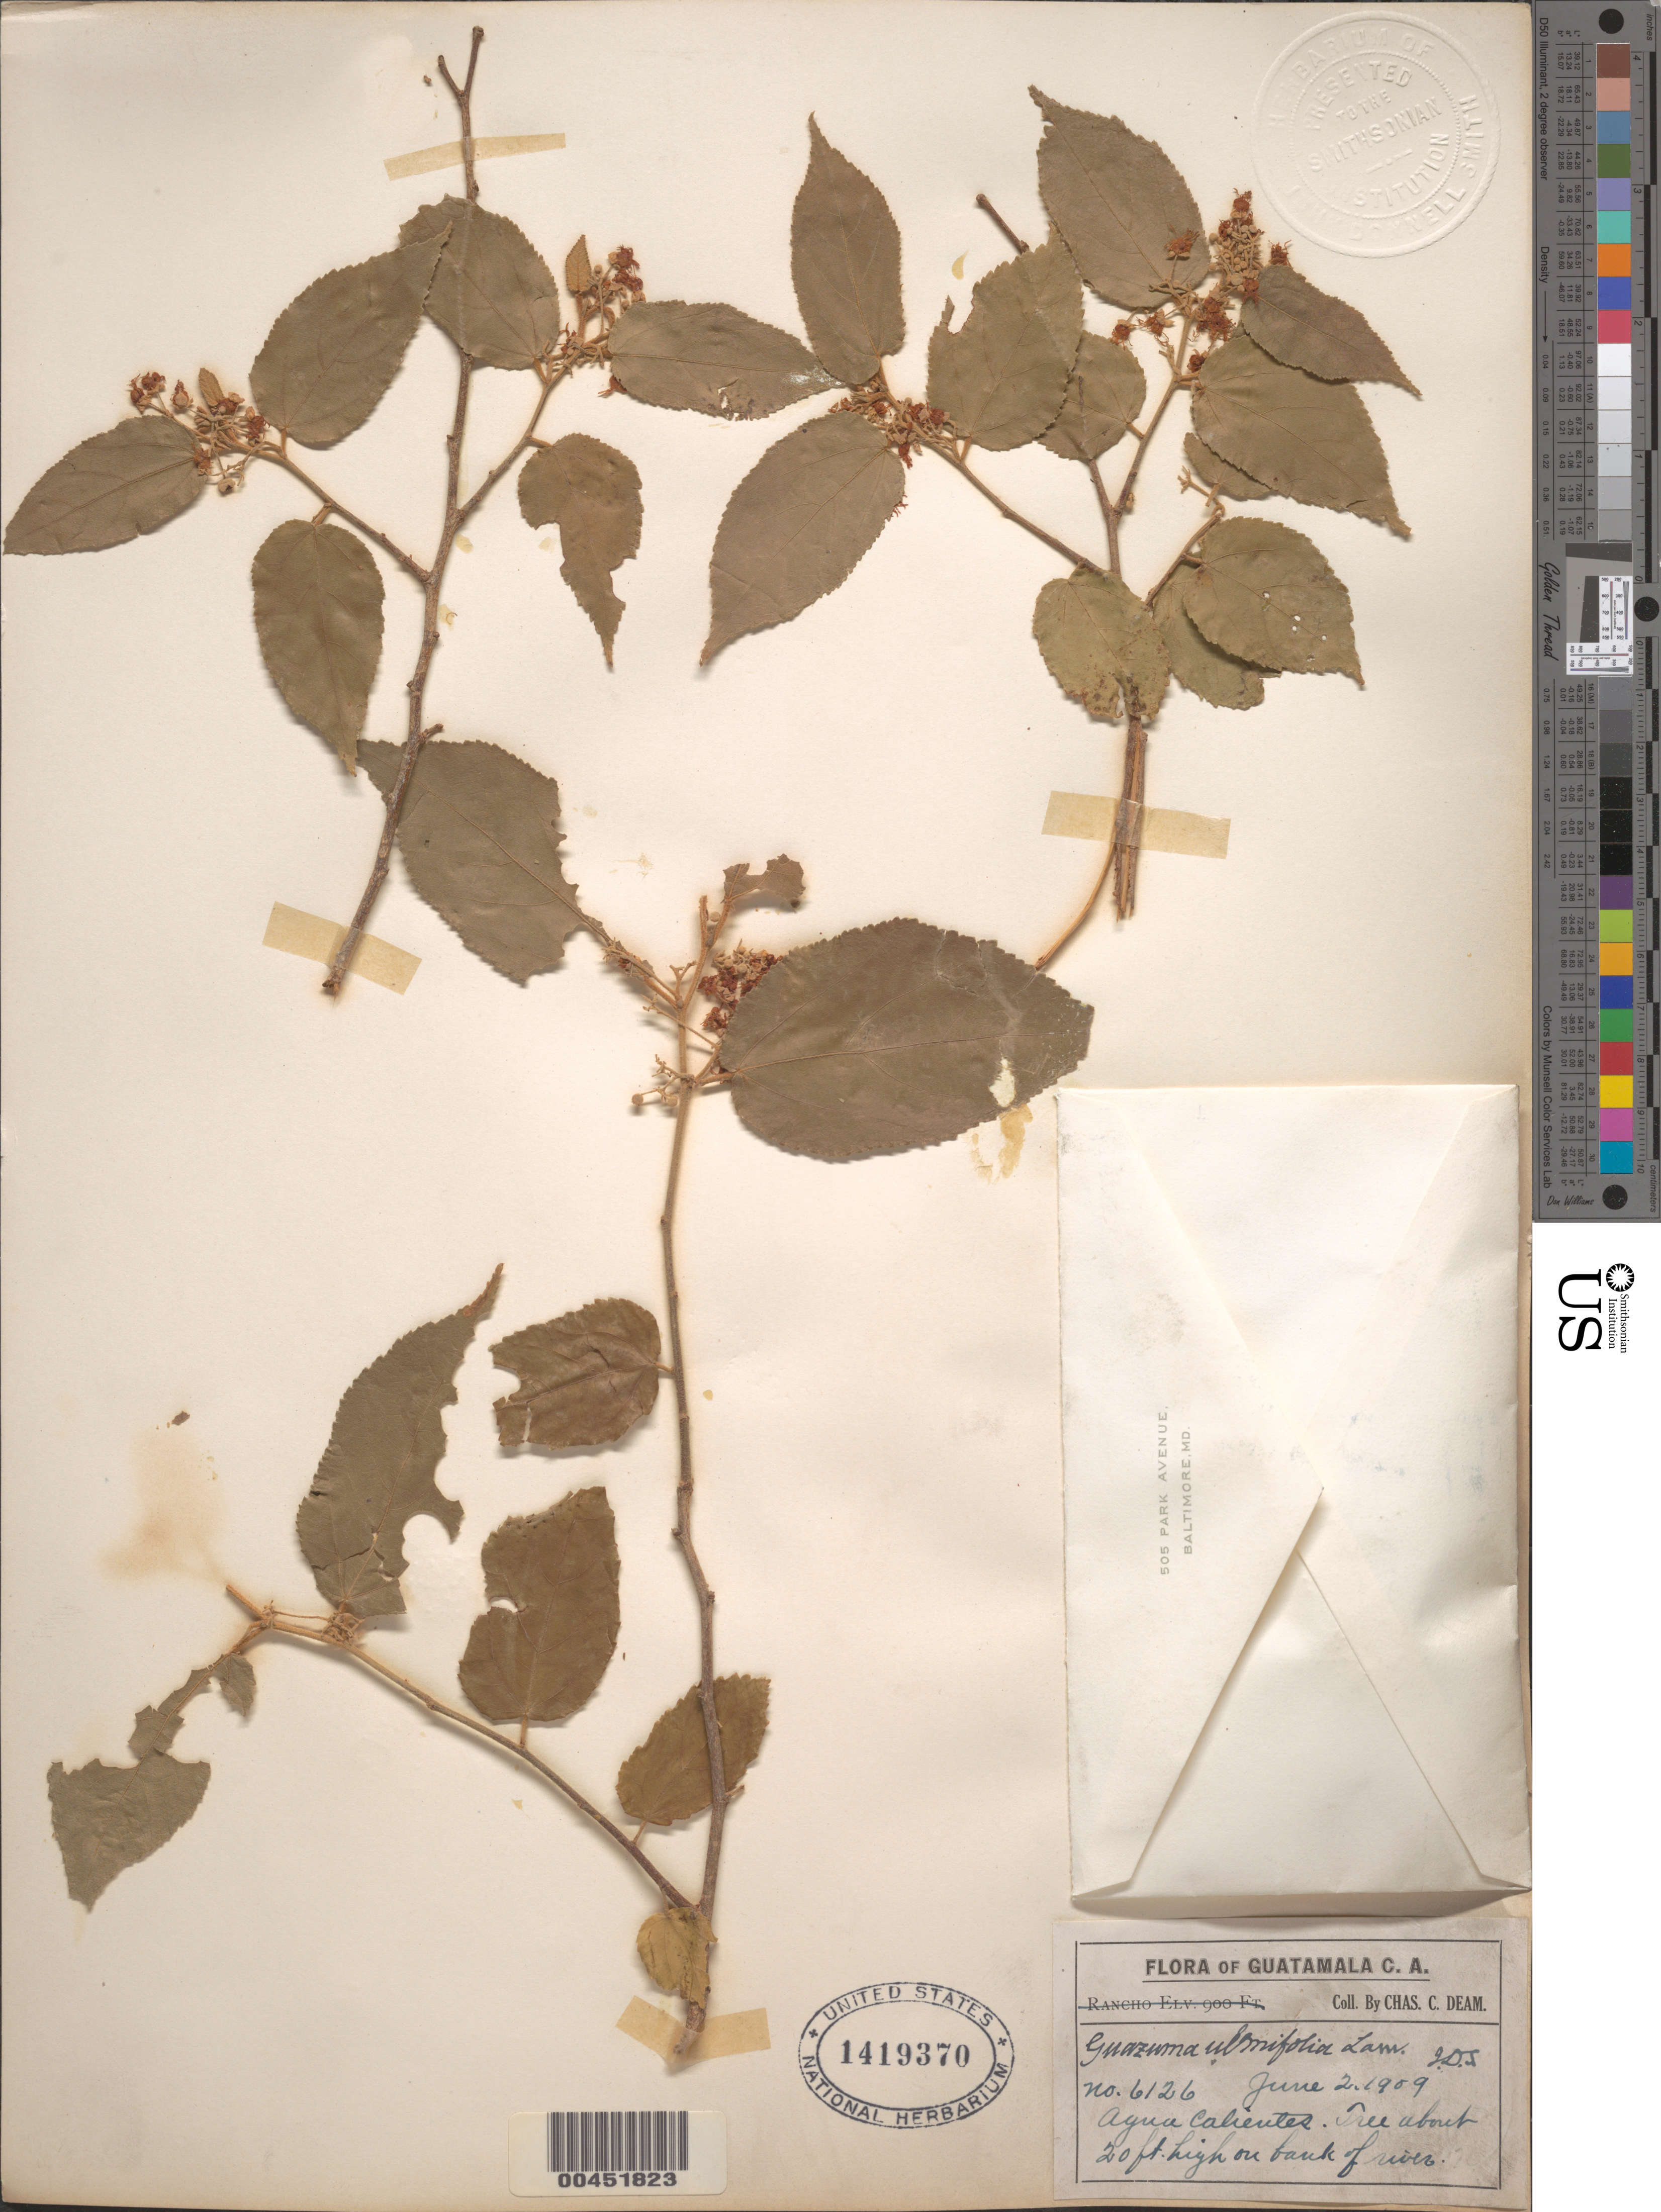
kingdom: Plantae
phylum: Tracheophyta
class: Magnoliopsida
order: Malvales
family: Malvaceae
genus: Guazuma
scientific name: Guazuma ulmifolia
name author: Lam.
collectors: C. C. Deam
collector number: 6126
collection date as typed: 02 Jun 1909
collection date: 1909-06-02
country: Guatemala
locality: Agua Calientes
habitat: on bank of river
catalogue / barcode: US 1419370